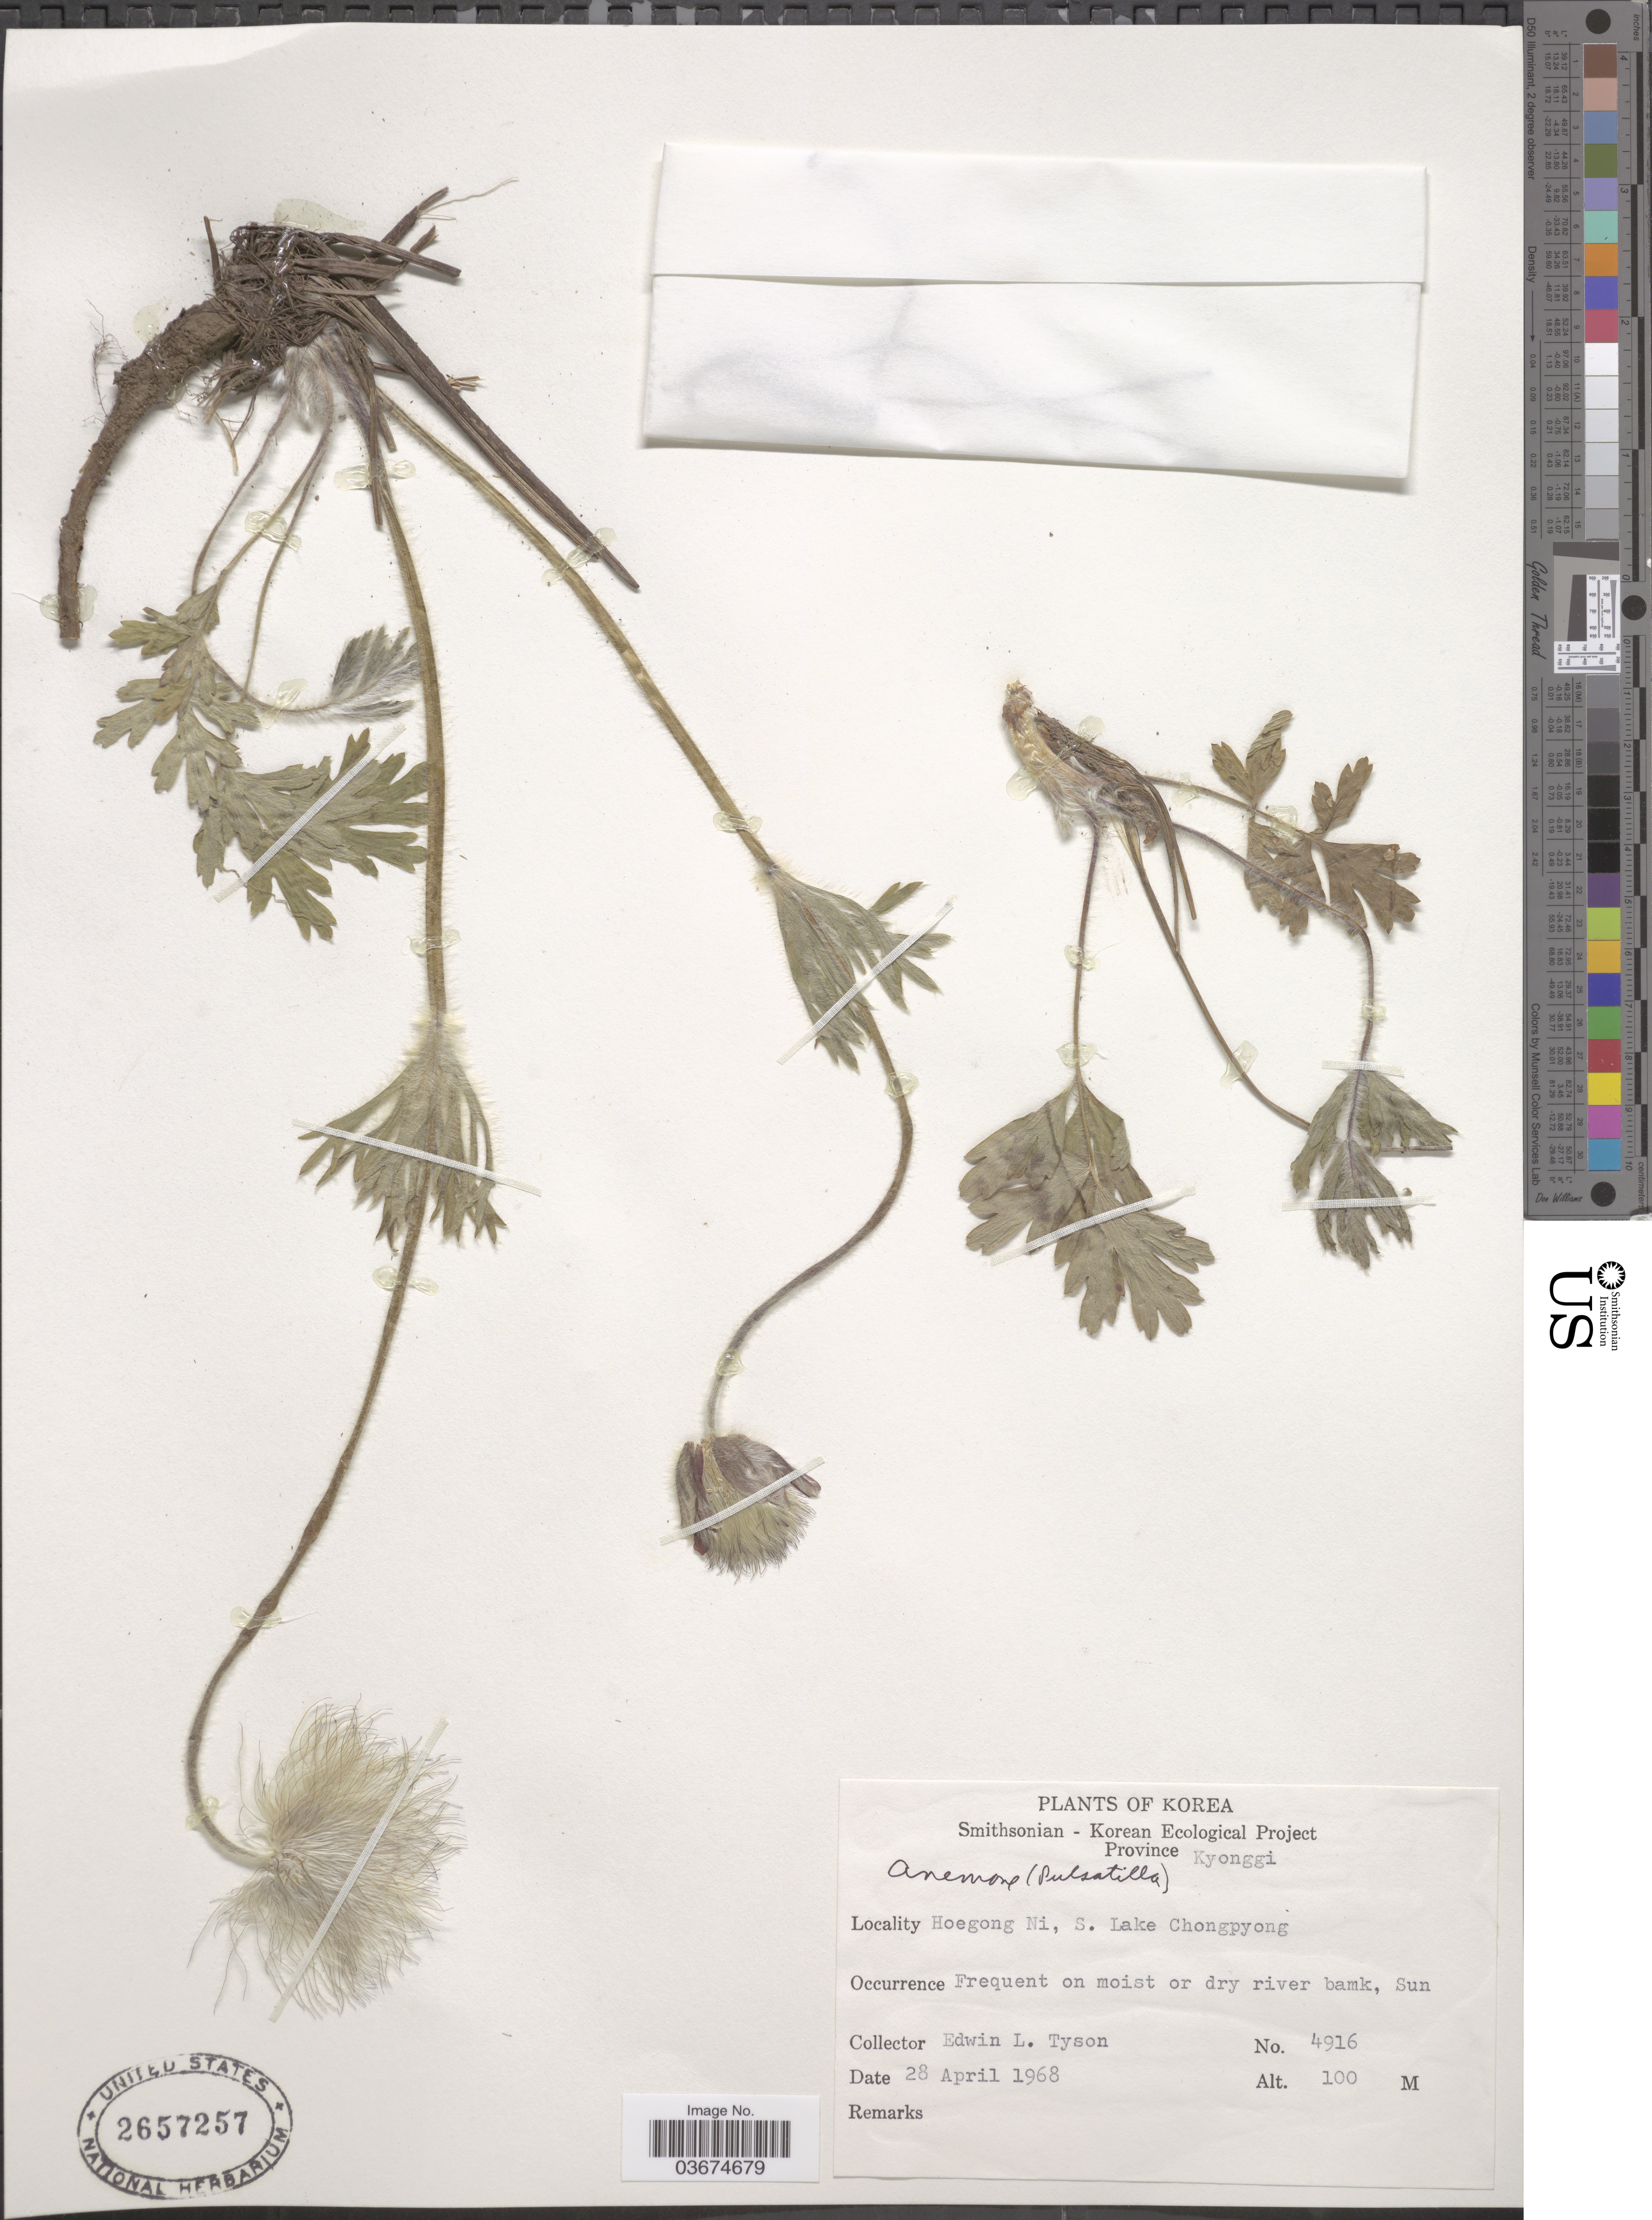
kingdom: Plantae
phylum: Tracheophyta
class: Magnoliopsida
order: Ranunculales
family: Ranunculaceae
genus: Pulsatilla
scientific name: Pulsatilla sp.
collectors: E. L. Tyson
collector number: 4916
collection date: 1968-04-28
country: South Korea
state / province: Gyeonggi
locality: Korea. Province Kyonggi. Hoegong Ni, S. Lake Chongpyong.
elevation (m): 100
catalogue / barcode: US 2657257